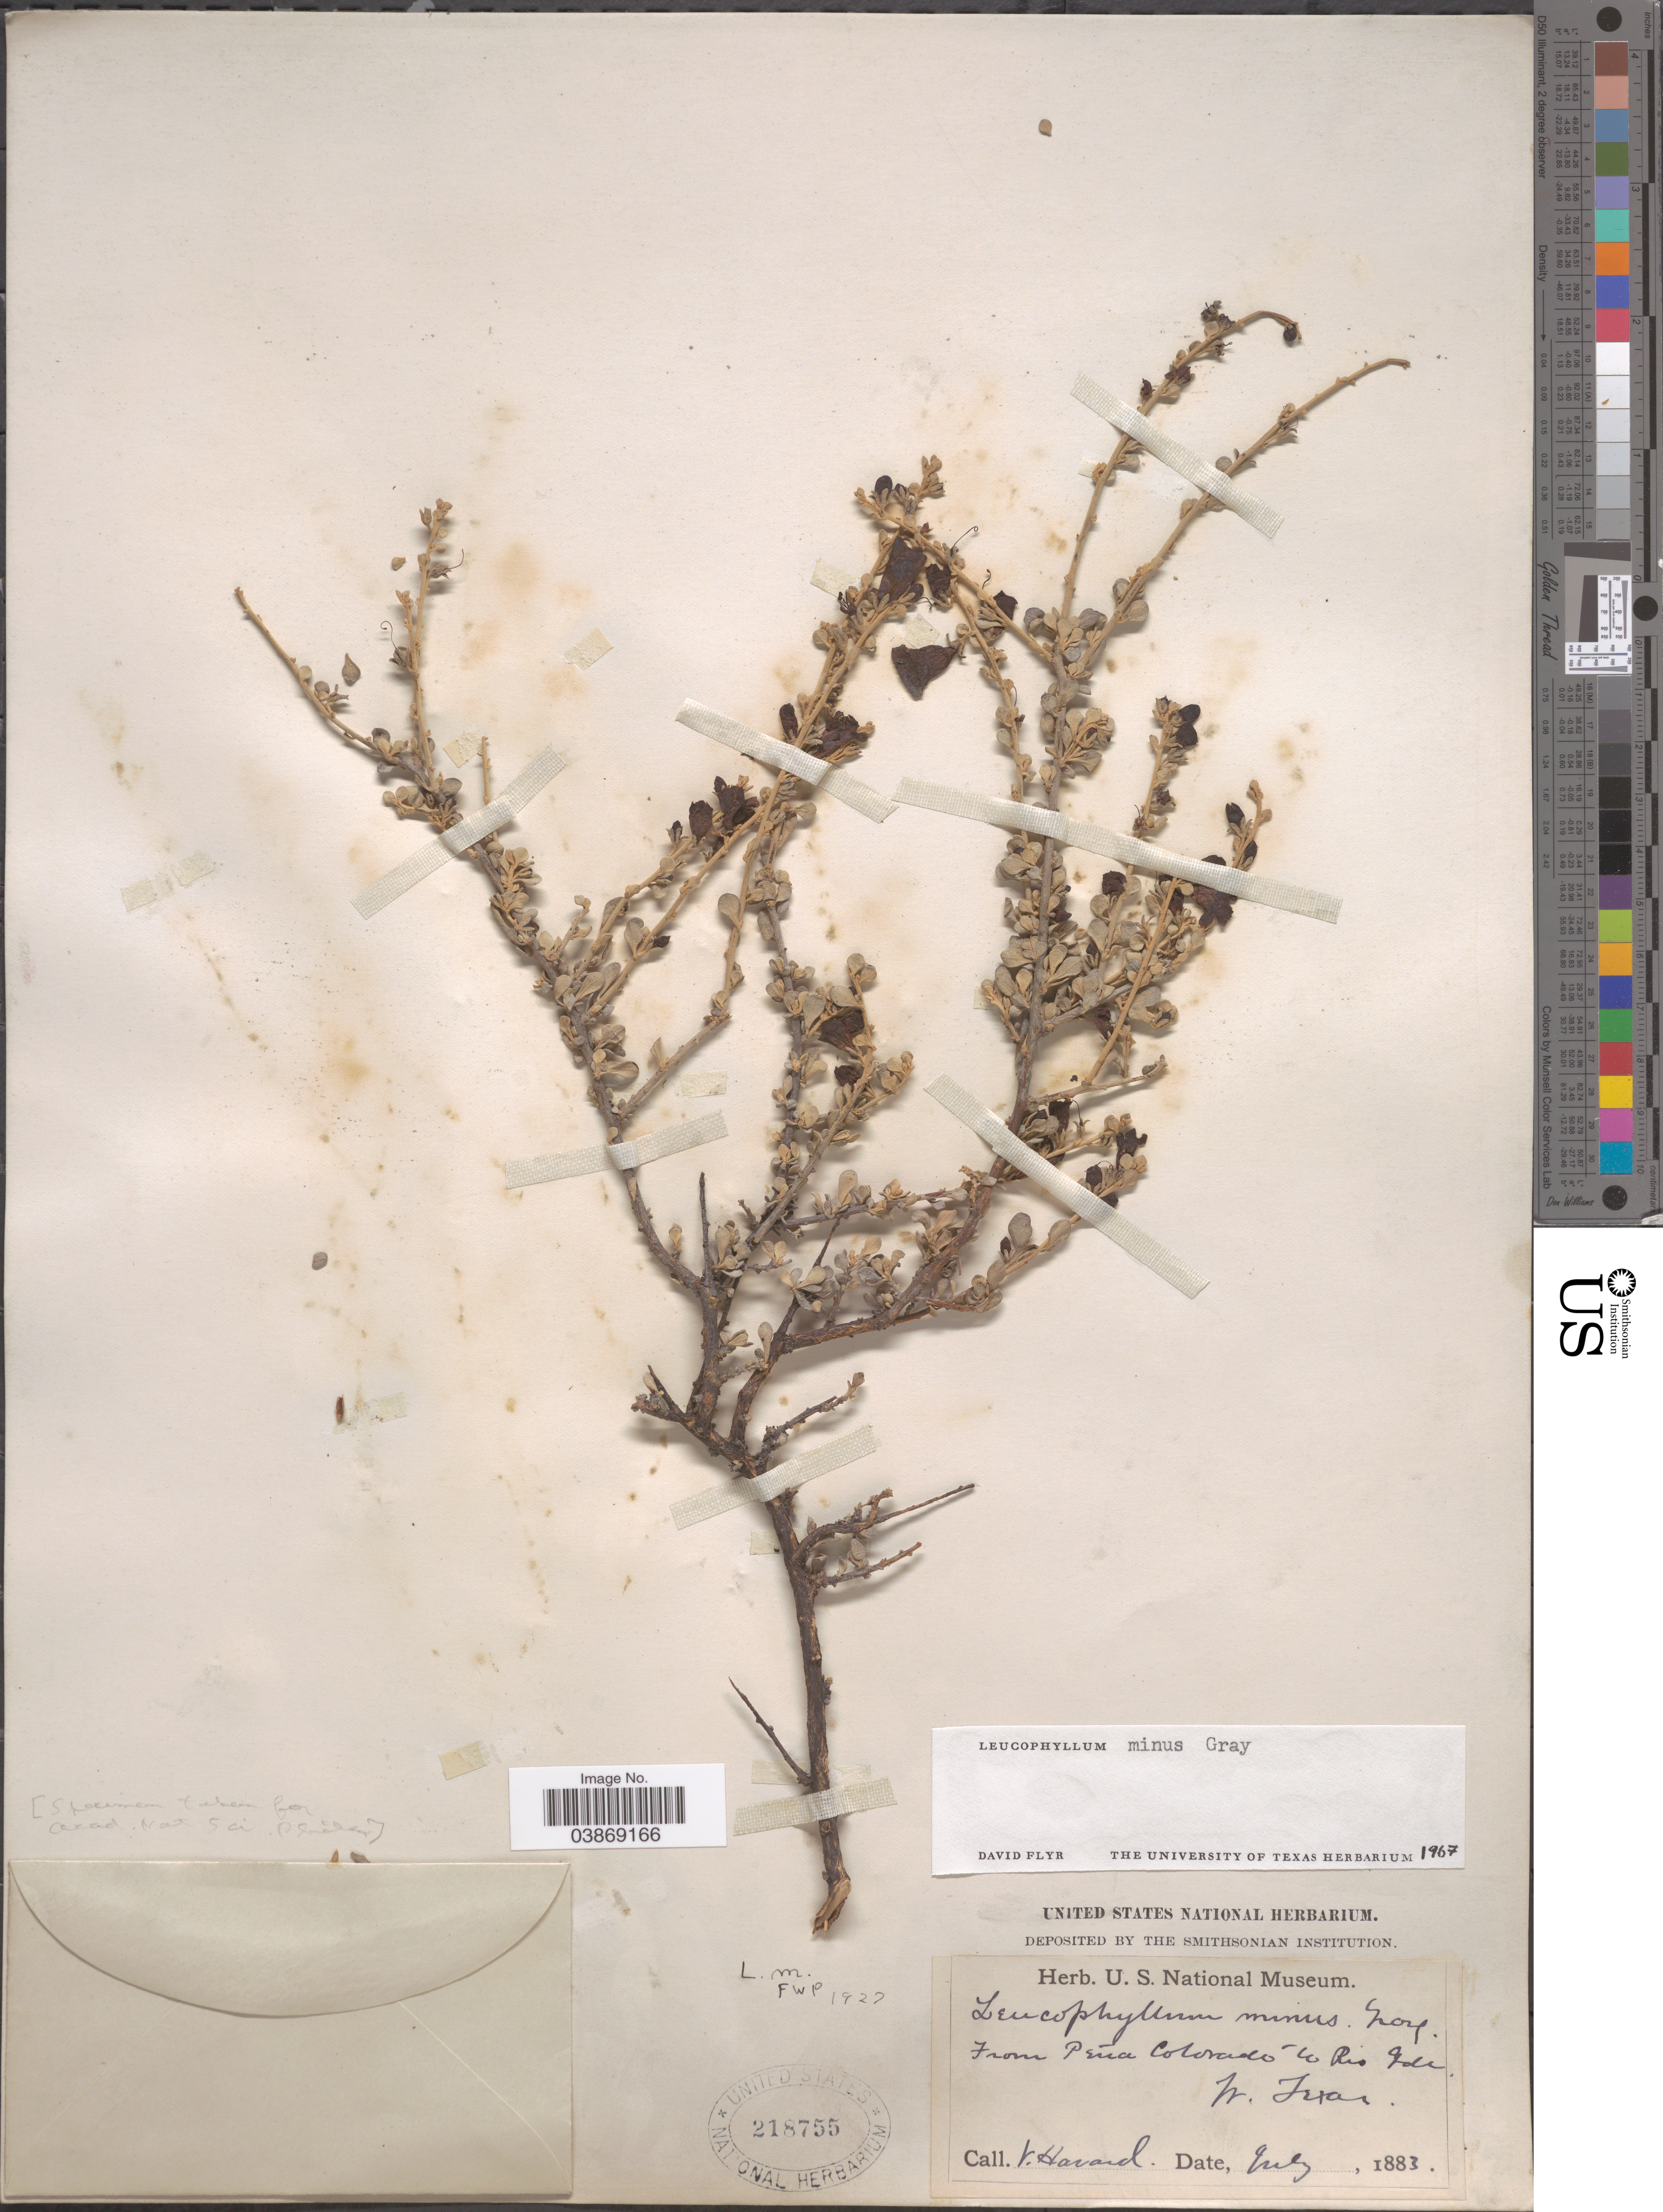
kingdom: Plantae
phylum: Tracheophyta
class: Magnoliopsida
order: Lamiales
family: Scrophulariaceae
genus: Leucophyllum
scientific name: Leucophyllum minus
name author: A. Gray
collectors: V. Havard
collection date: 1883-07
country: United States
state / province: Texas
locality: From Peña Colorado to Rio Gde, W. Texas.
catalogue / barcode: US 218755